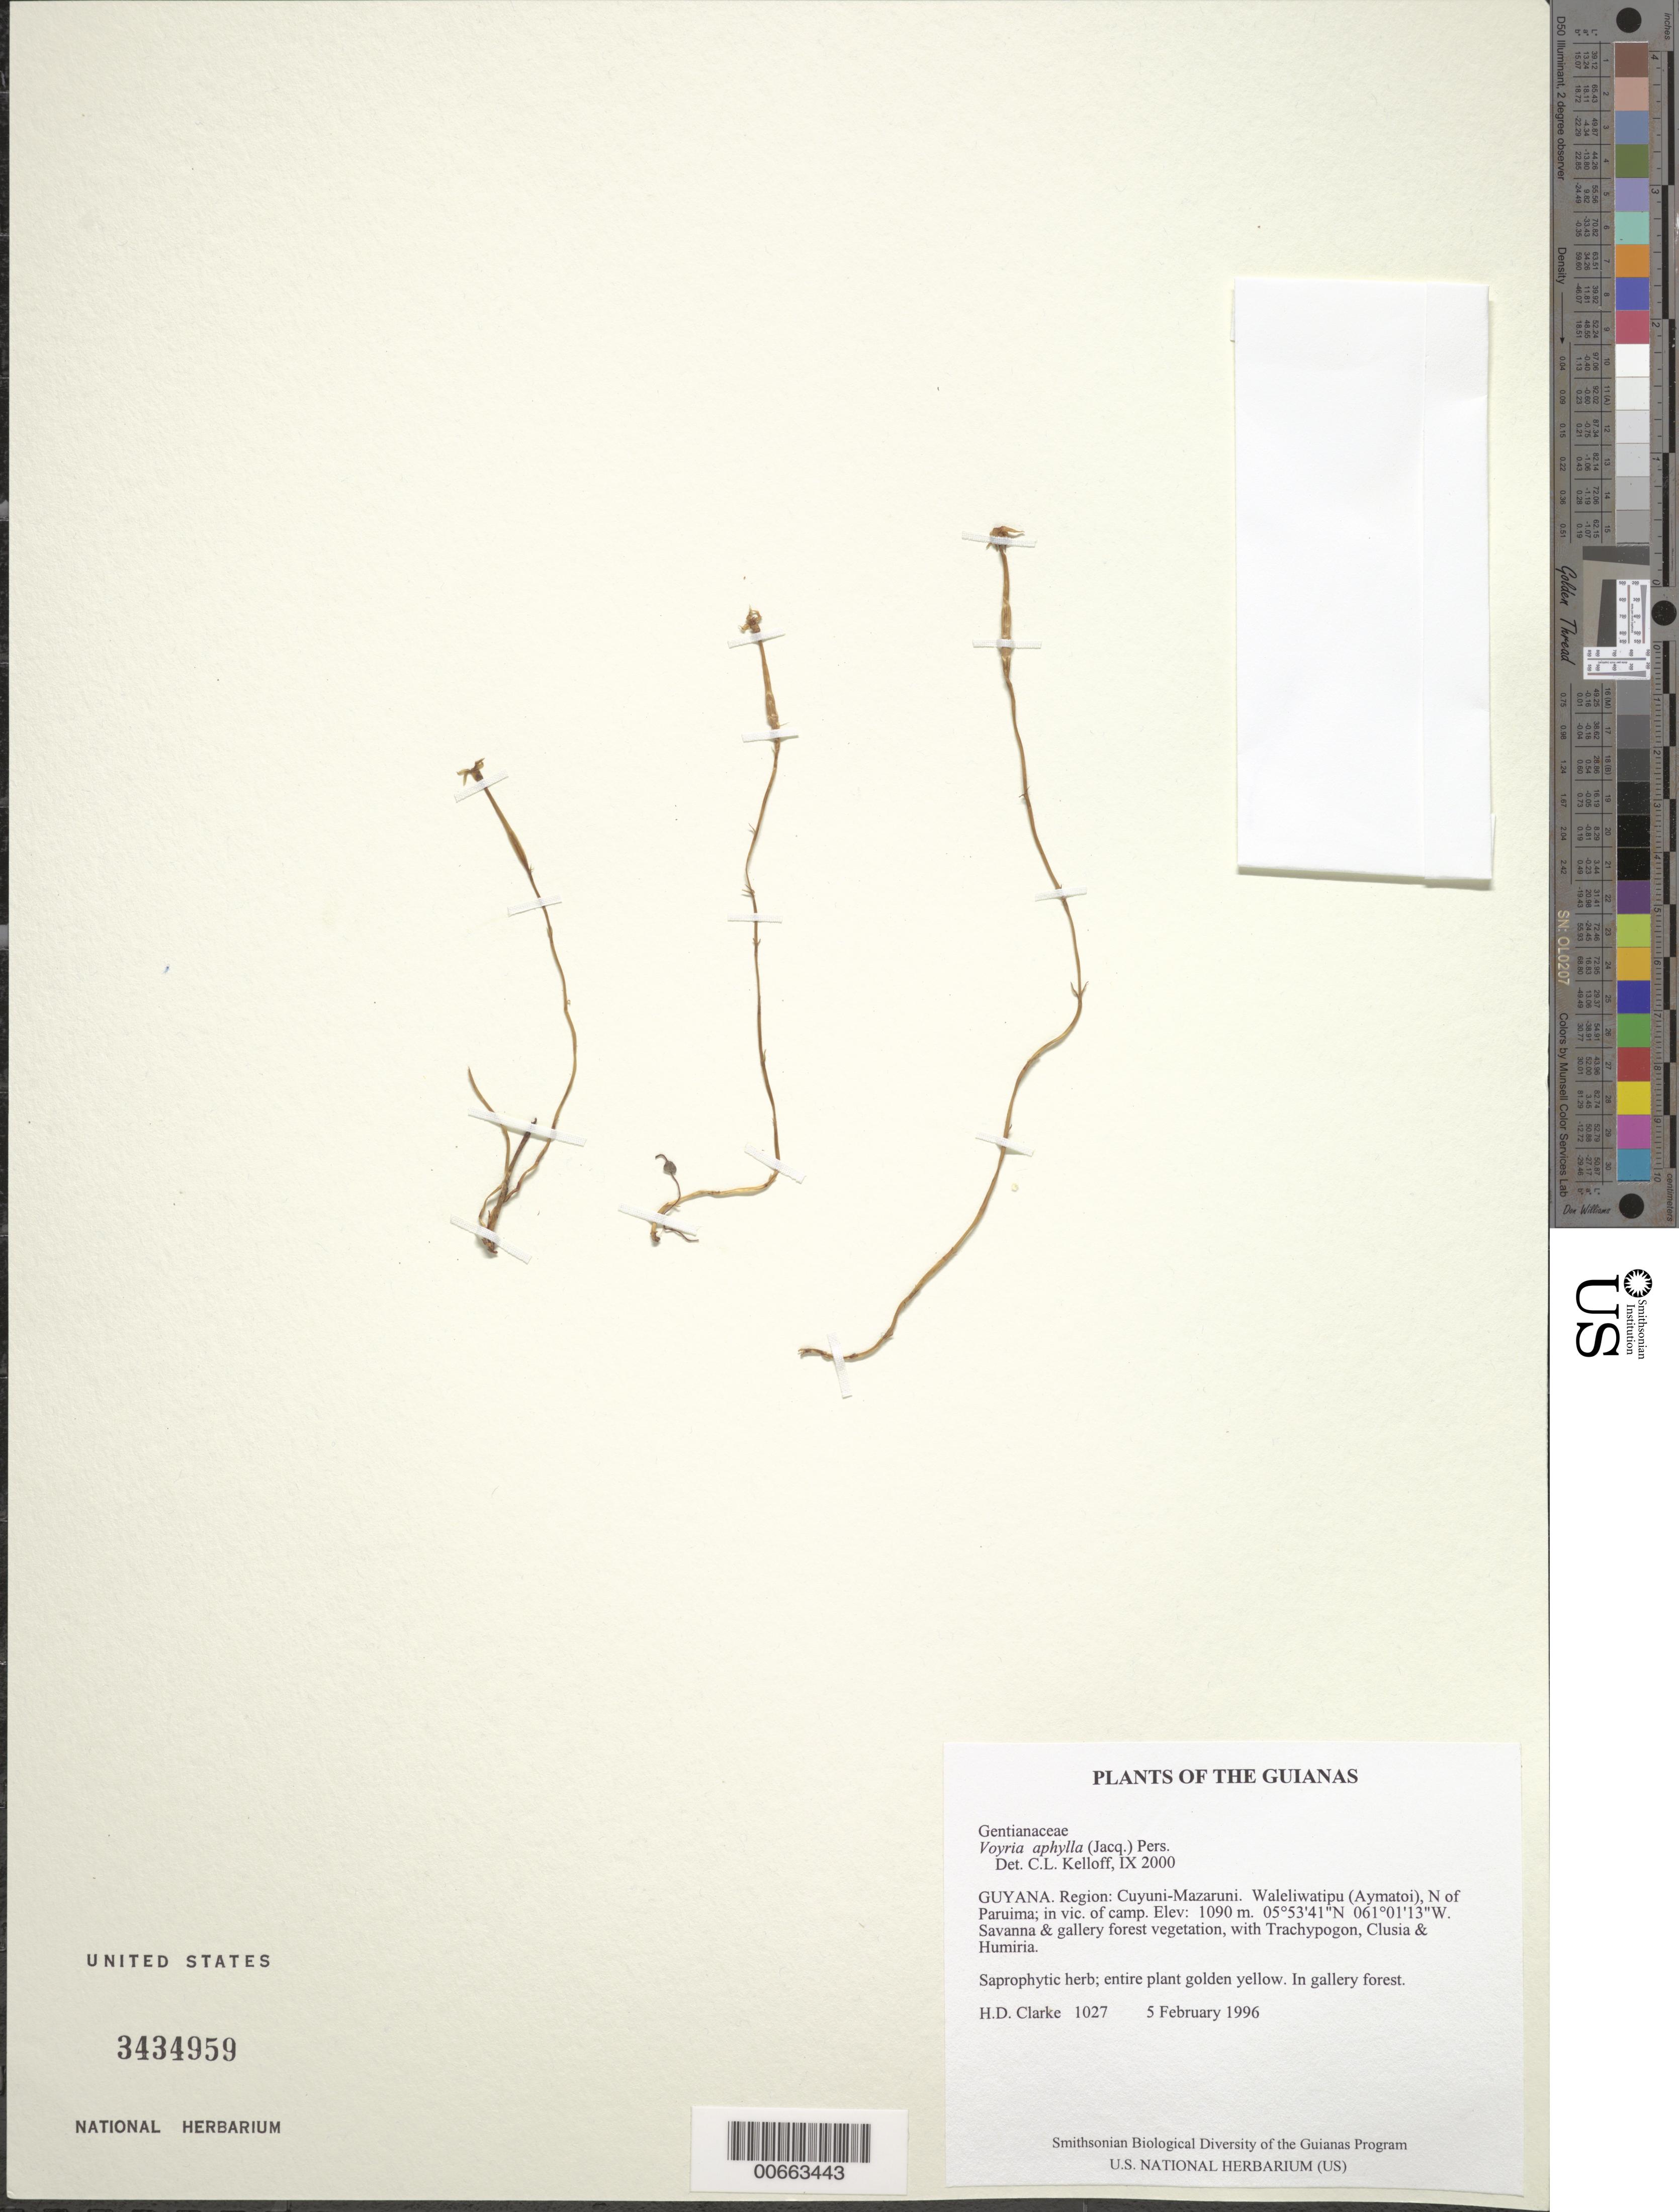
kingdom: Plantae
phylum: Tracheophyta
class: Magnoliopsida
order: Gentianales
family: Gentianaceae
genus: Voyria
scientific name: Voyria aphylla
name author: (Jacq.) Pers.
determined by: Kelloff, Carol L., (US), Smithsonian Institution - National Museum of Natural History (UNITED STATES)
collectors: H. D. Clarke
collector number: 1027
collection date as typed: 5 February 1996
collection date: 1996-02-05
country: Guyana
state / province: Cuyuni-Mazaruni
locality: Waleliwatipu (Aymatoi), N of Paruima; in vic. of camp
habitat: Savanna & gallery forest vegetation, with Trachypogon, Clusia & Humiria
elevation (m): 1090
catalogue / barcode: US 3434959